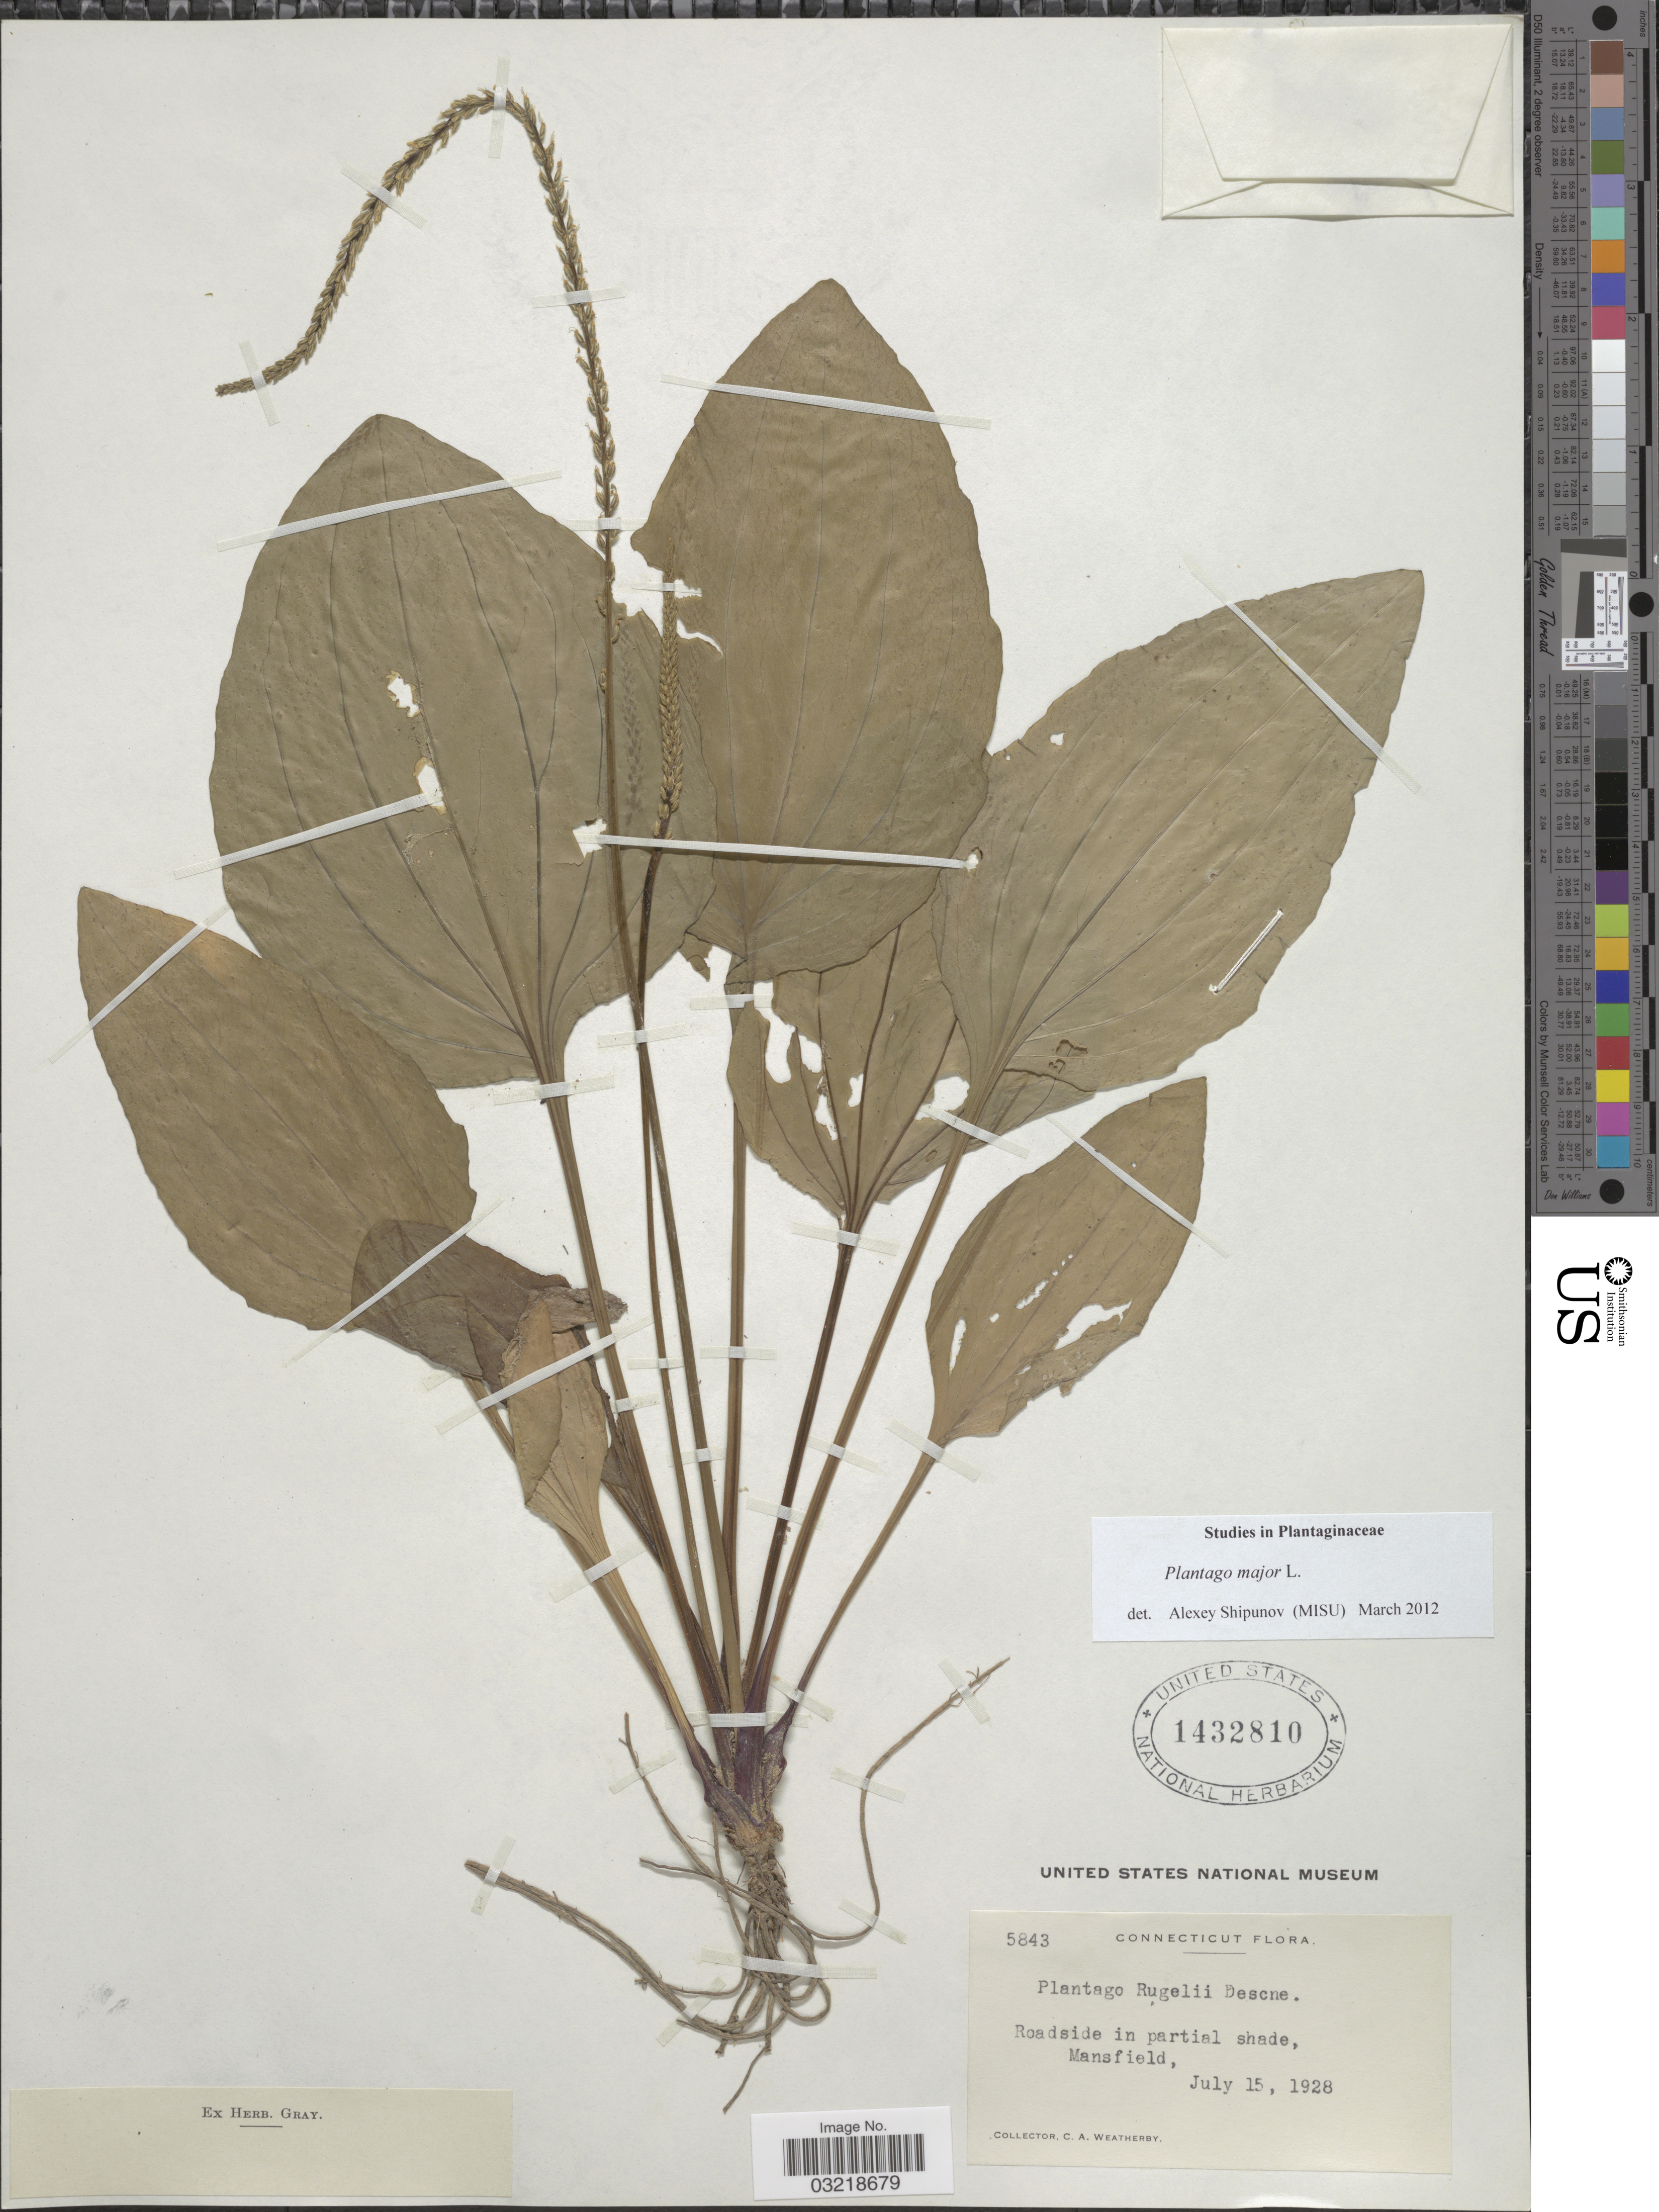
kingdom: Plantae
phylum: Tracheophyta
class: Magnoliopsida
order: Lamiales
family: Plantaginaceae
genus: Plantago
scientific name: Plantago major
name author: L.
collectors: C. A. Weatherby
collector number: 5843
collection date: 1928-07-15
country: United States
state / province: Connecticut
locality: Roadside in partial shade, Mansfield.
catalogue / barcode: US 1432810